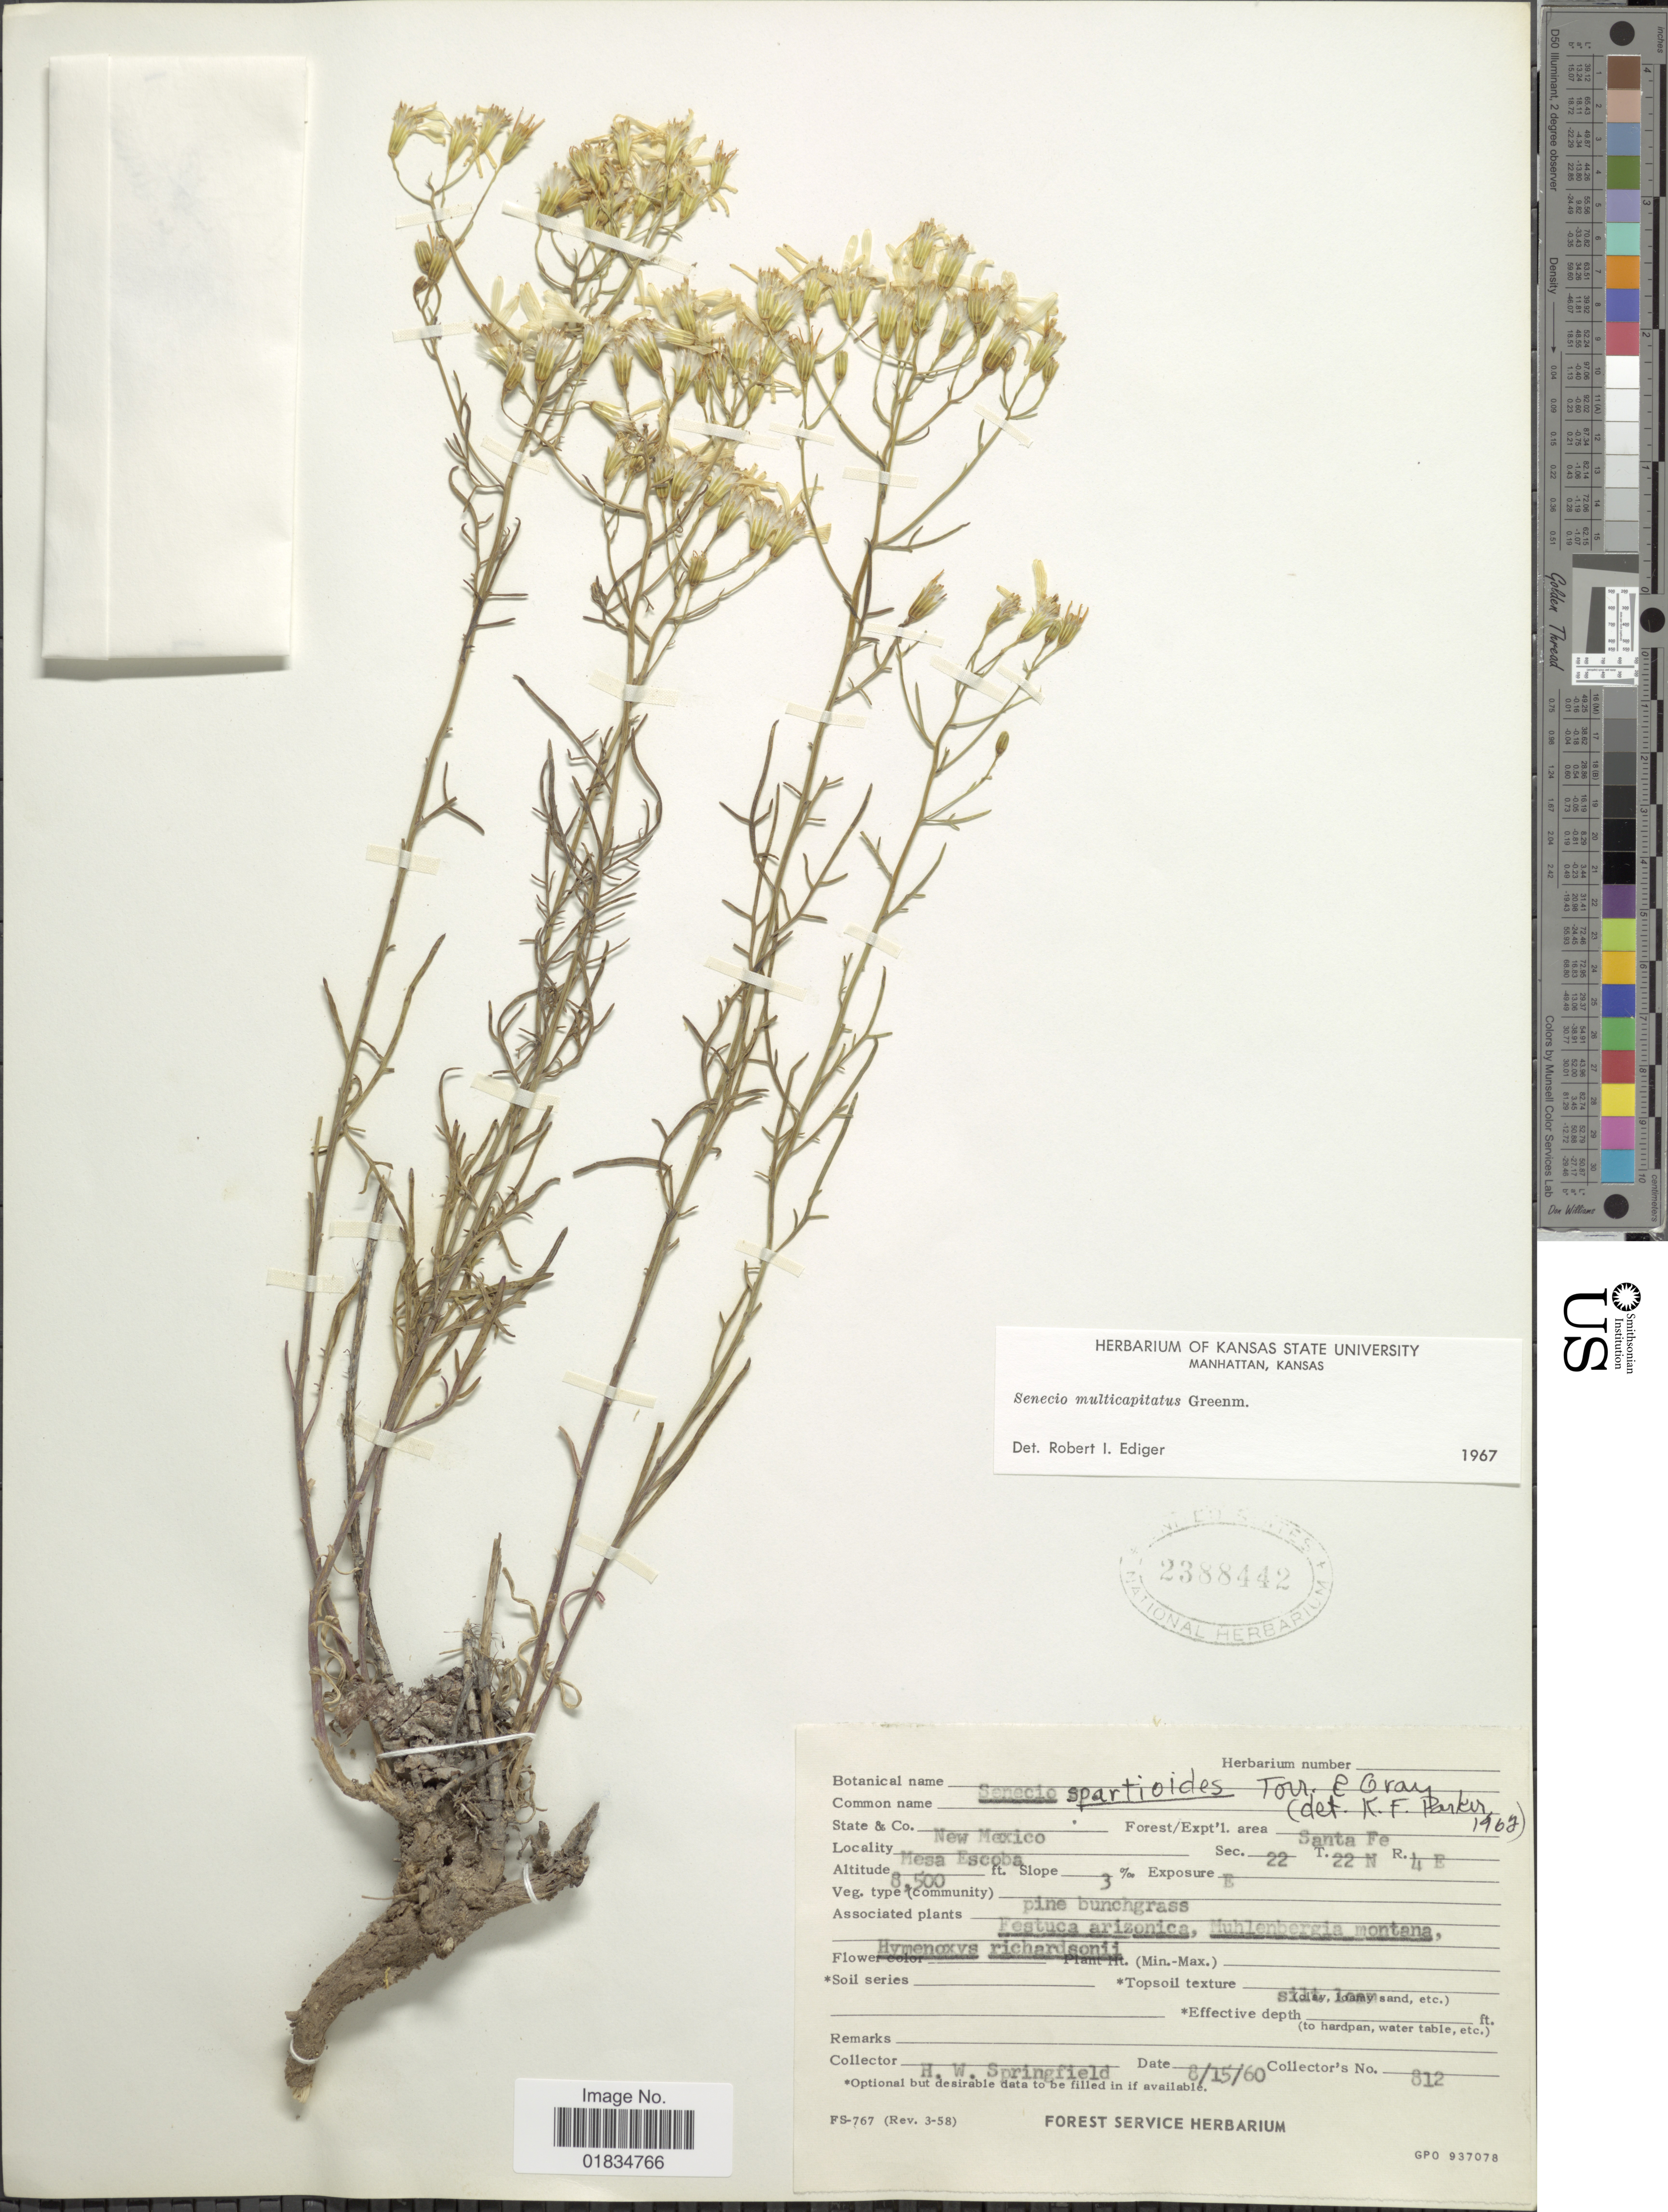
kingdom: Plantae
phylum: Tracheophyta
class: Magnoliopsida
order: Asterales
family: Asteraceae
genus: Senecio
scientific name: Senecio multicapitatus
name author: Greenm.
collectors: H. Springfield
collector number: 812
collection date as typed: Transcribed d/m/y: 15/8/60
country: United States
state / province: New Mexico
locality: Forest/ Expt' area Santa Fe. Mesa Escoba. Sec. 22 T24N R4E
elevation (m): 2591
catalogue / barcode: US 2388442